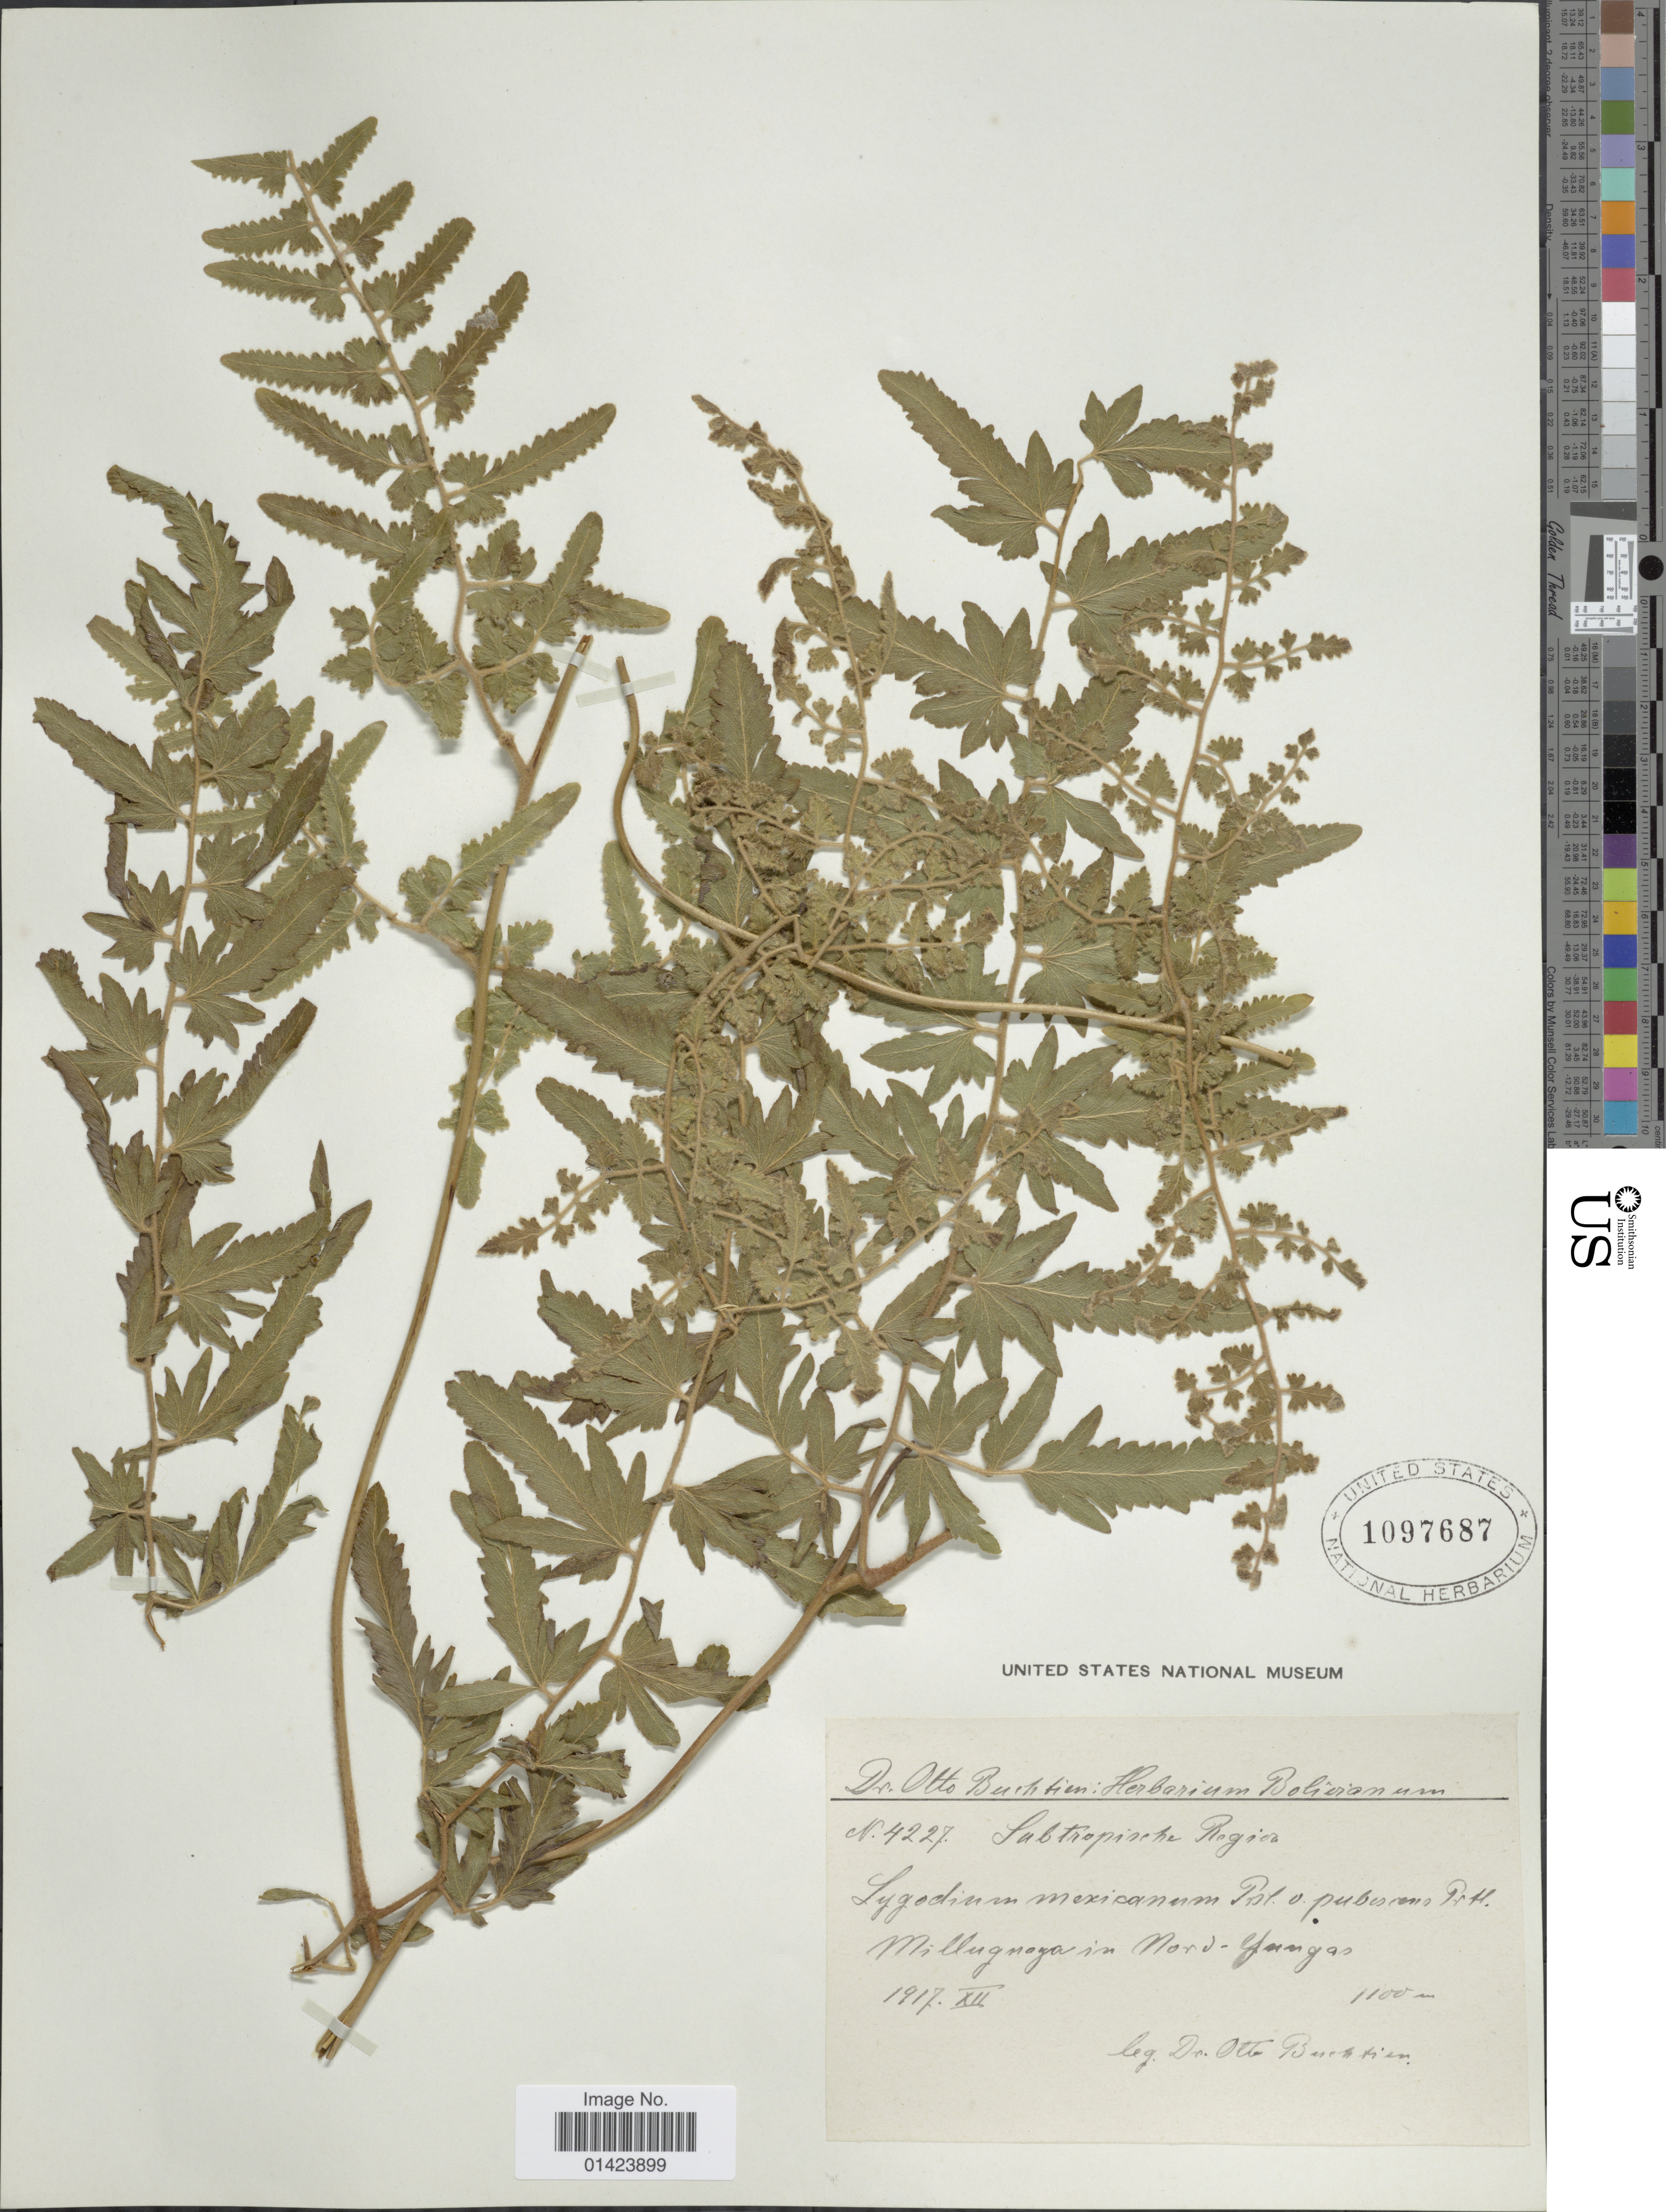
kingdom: Plantae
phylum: Tracheophyta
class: Polypodiopsida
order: Schizaeales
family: Lygodiaceae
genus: Lygodium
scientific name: Lygodium venustum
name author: Sw.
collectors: O. Buchtien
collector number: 4227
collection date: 1917-12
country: Bolivia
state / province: La Paz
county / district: Nor Yungas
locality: Milluguaya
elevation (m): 1100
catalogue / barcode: US 1097687